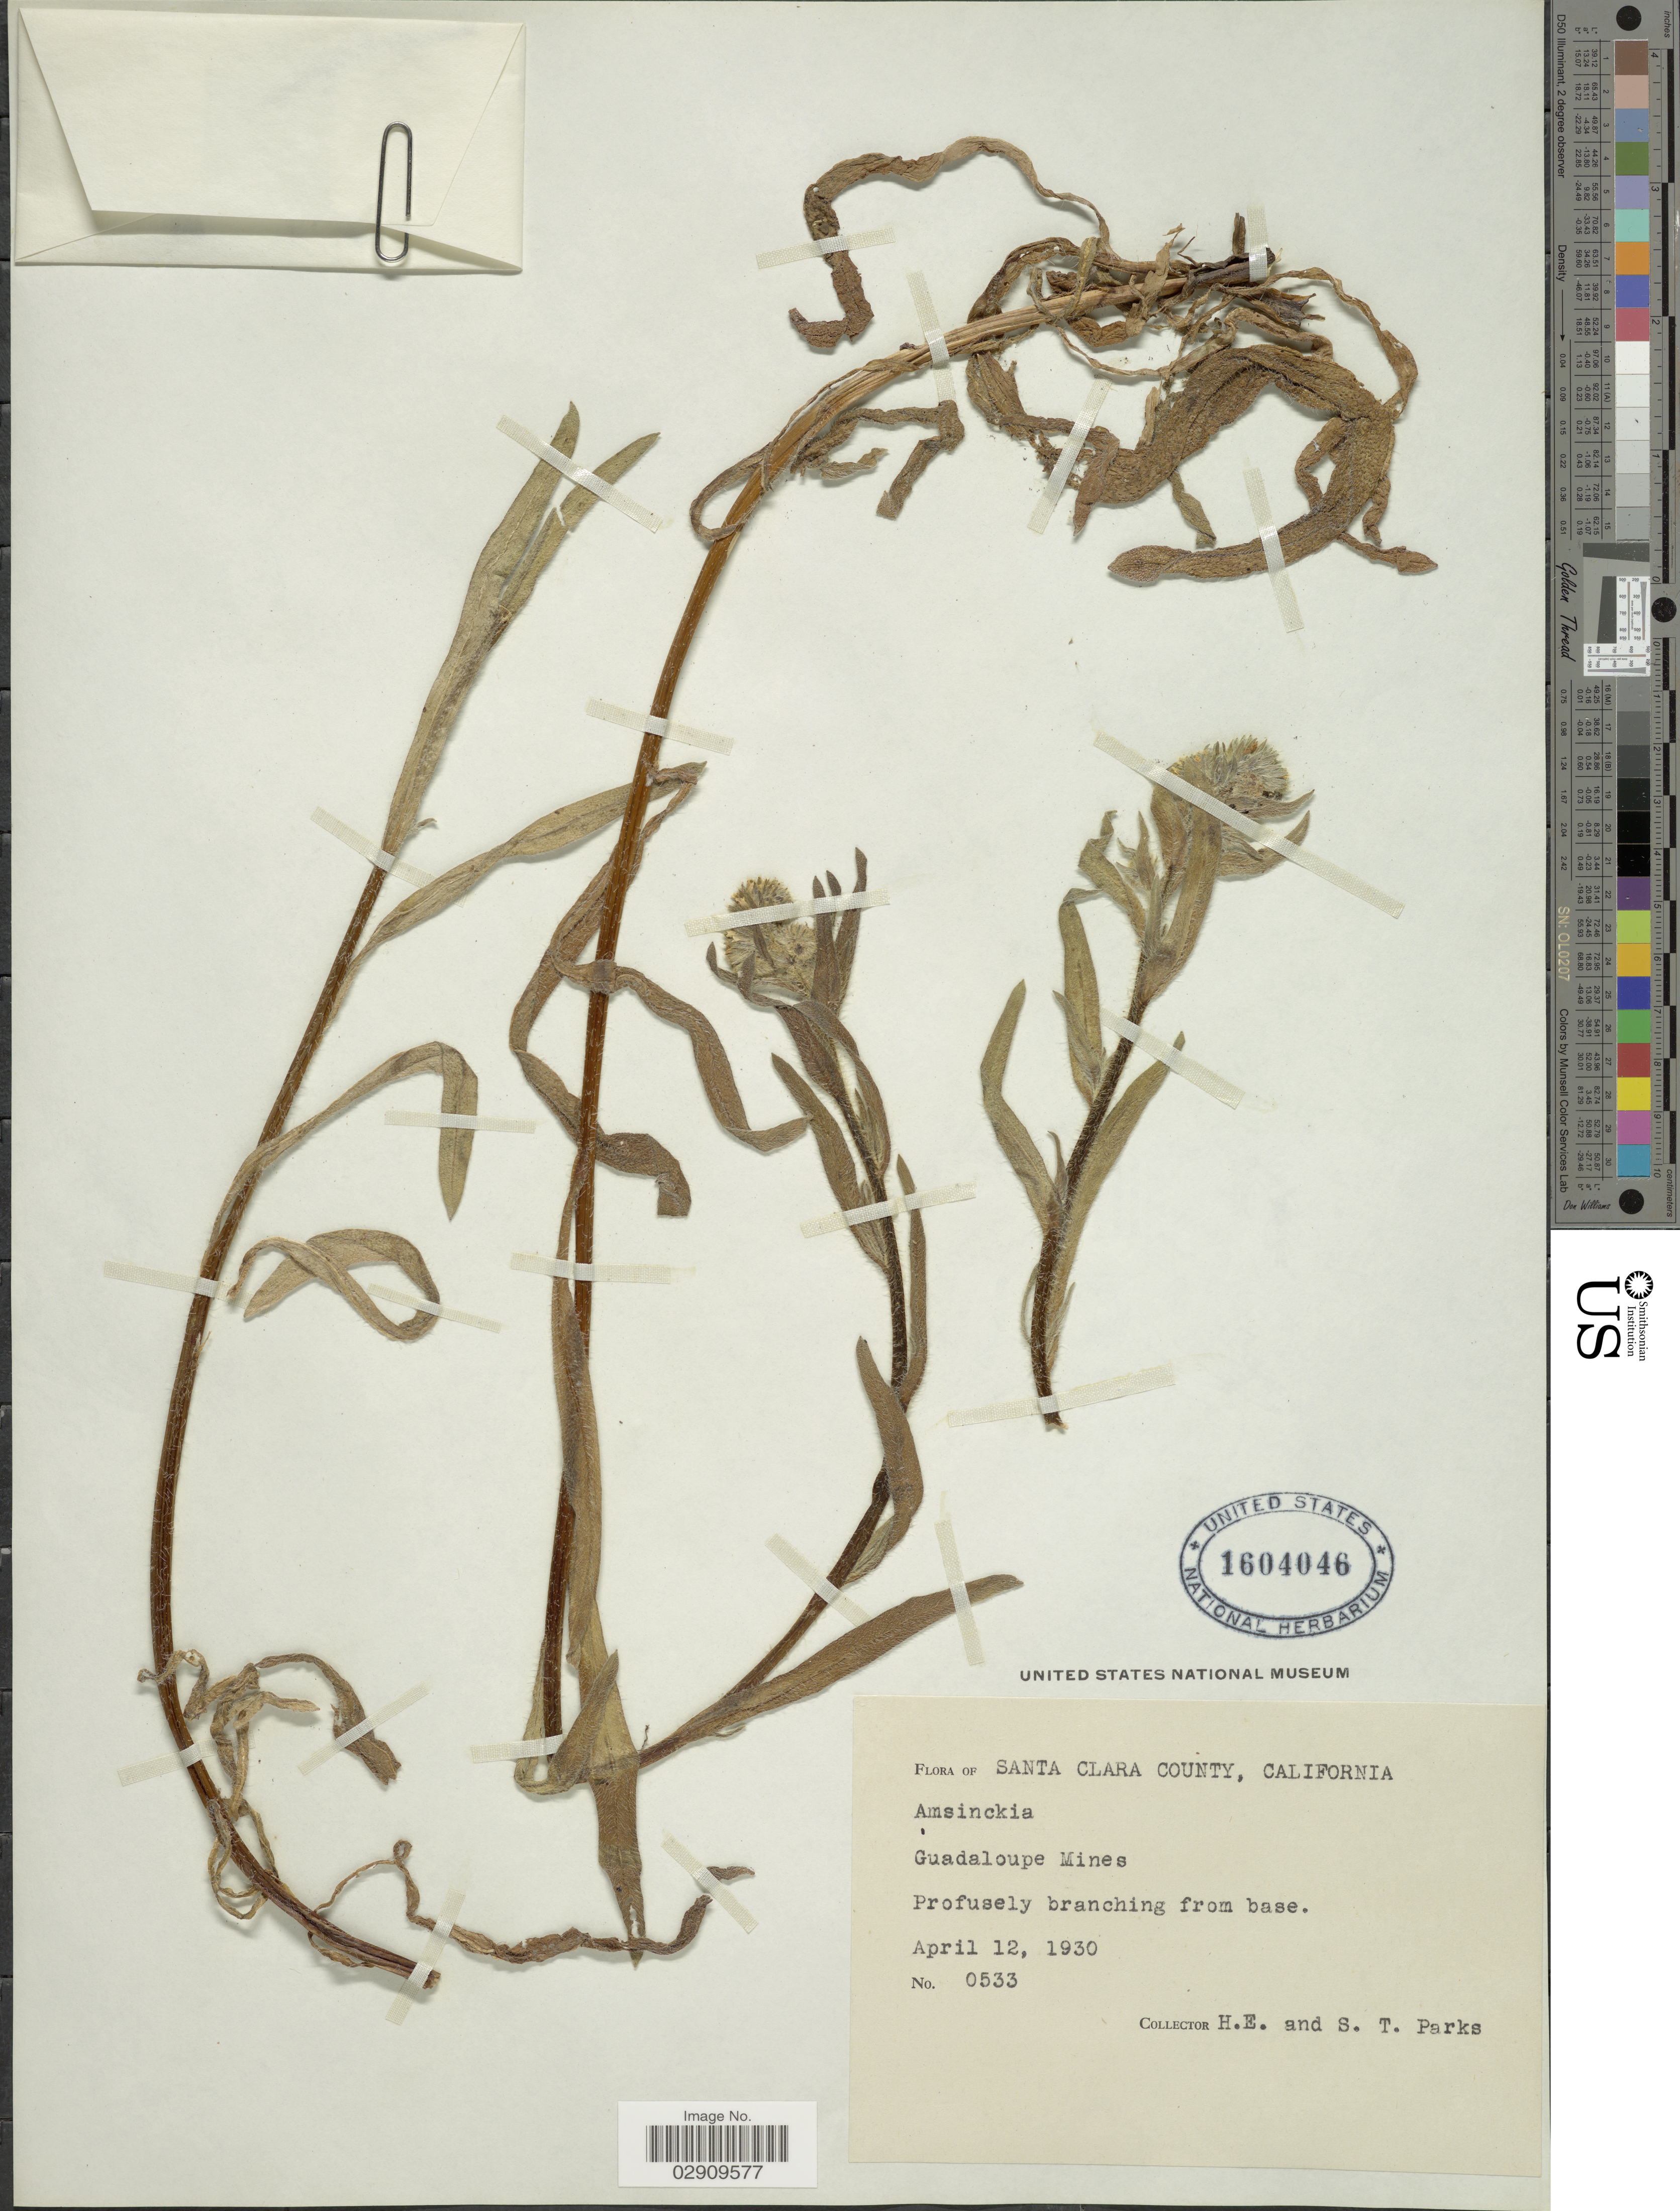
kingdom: Plantae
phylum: Tracheophyta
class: Magnoliopsida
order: Boraginales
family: Boraginaceae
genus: Amsinckia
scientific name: Amsinckia sp.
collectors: H. Park & S. Parks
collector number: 0533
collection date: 1930-04-12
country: United States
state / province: California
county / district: Santa Clara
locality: Santa Clara County. Guadaloupe Mines.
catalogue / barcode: US 1604046